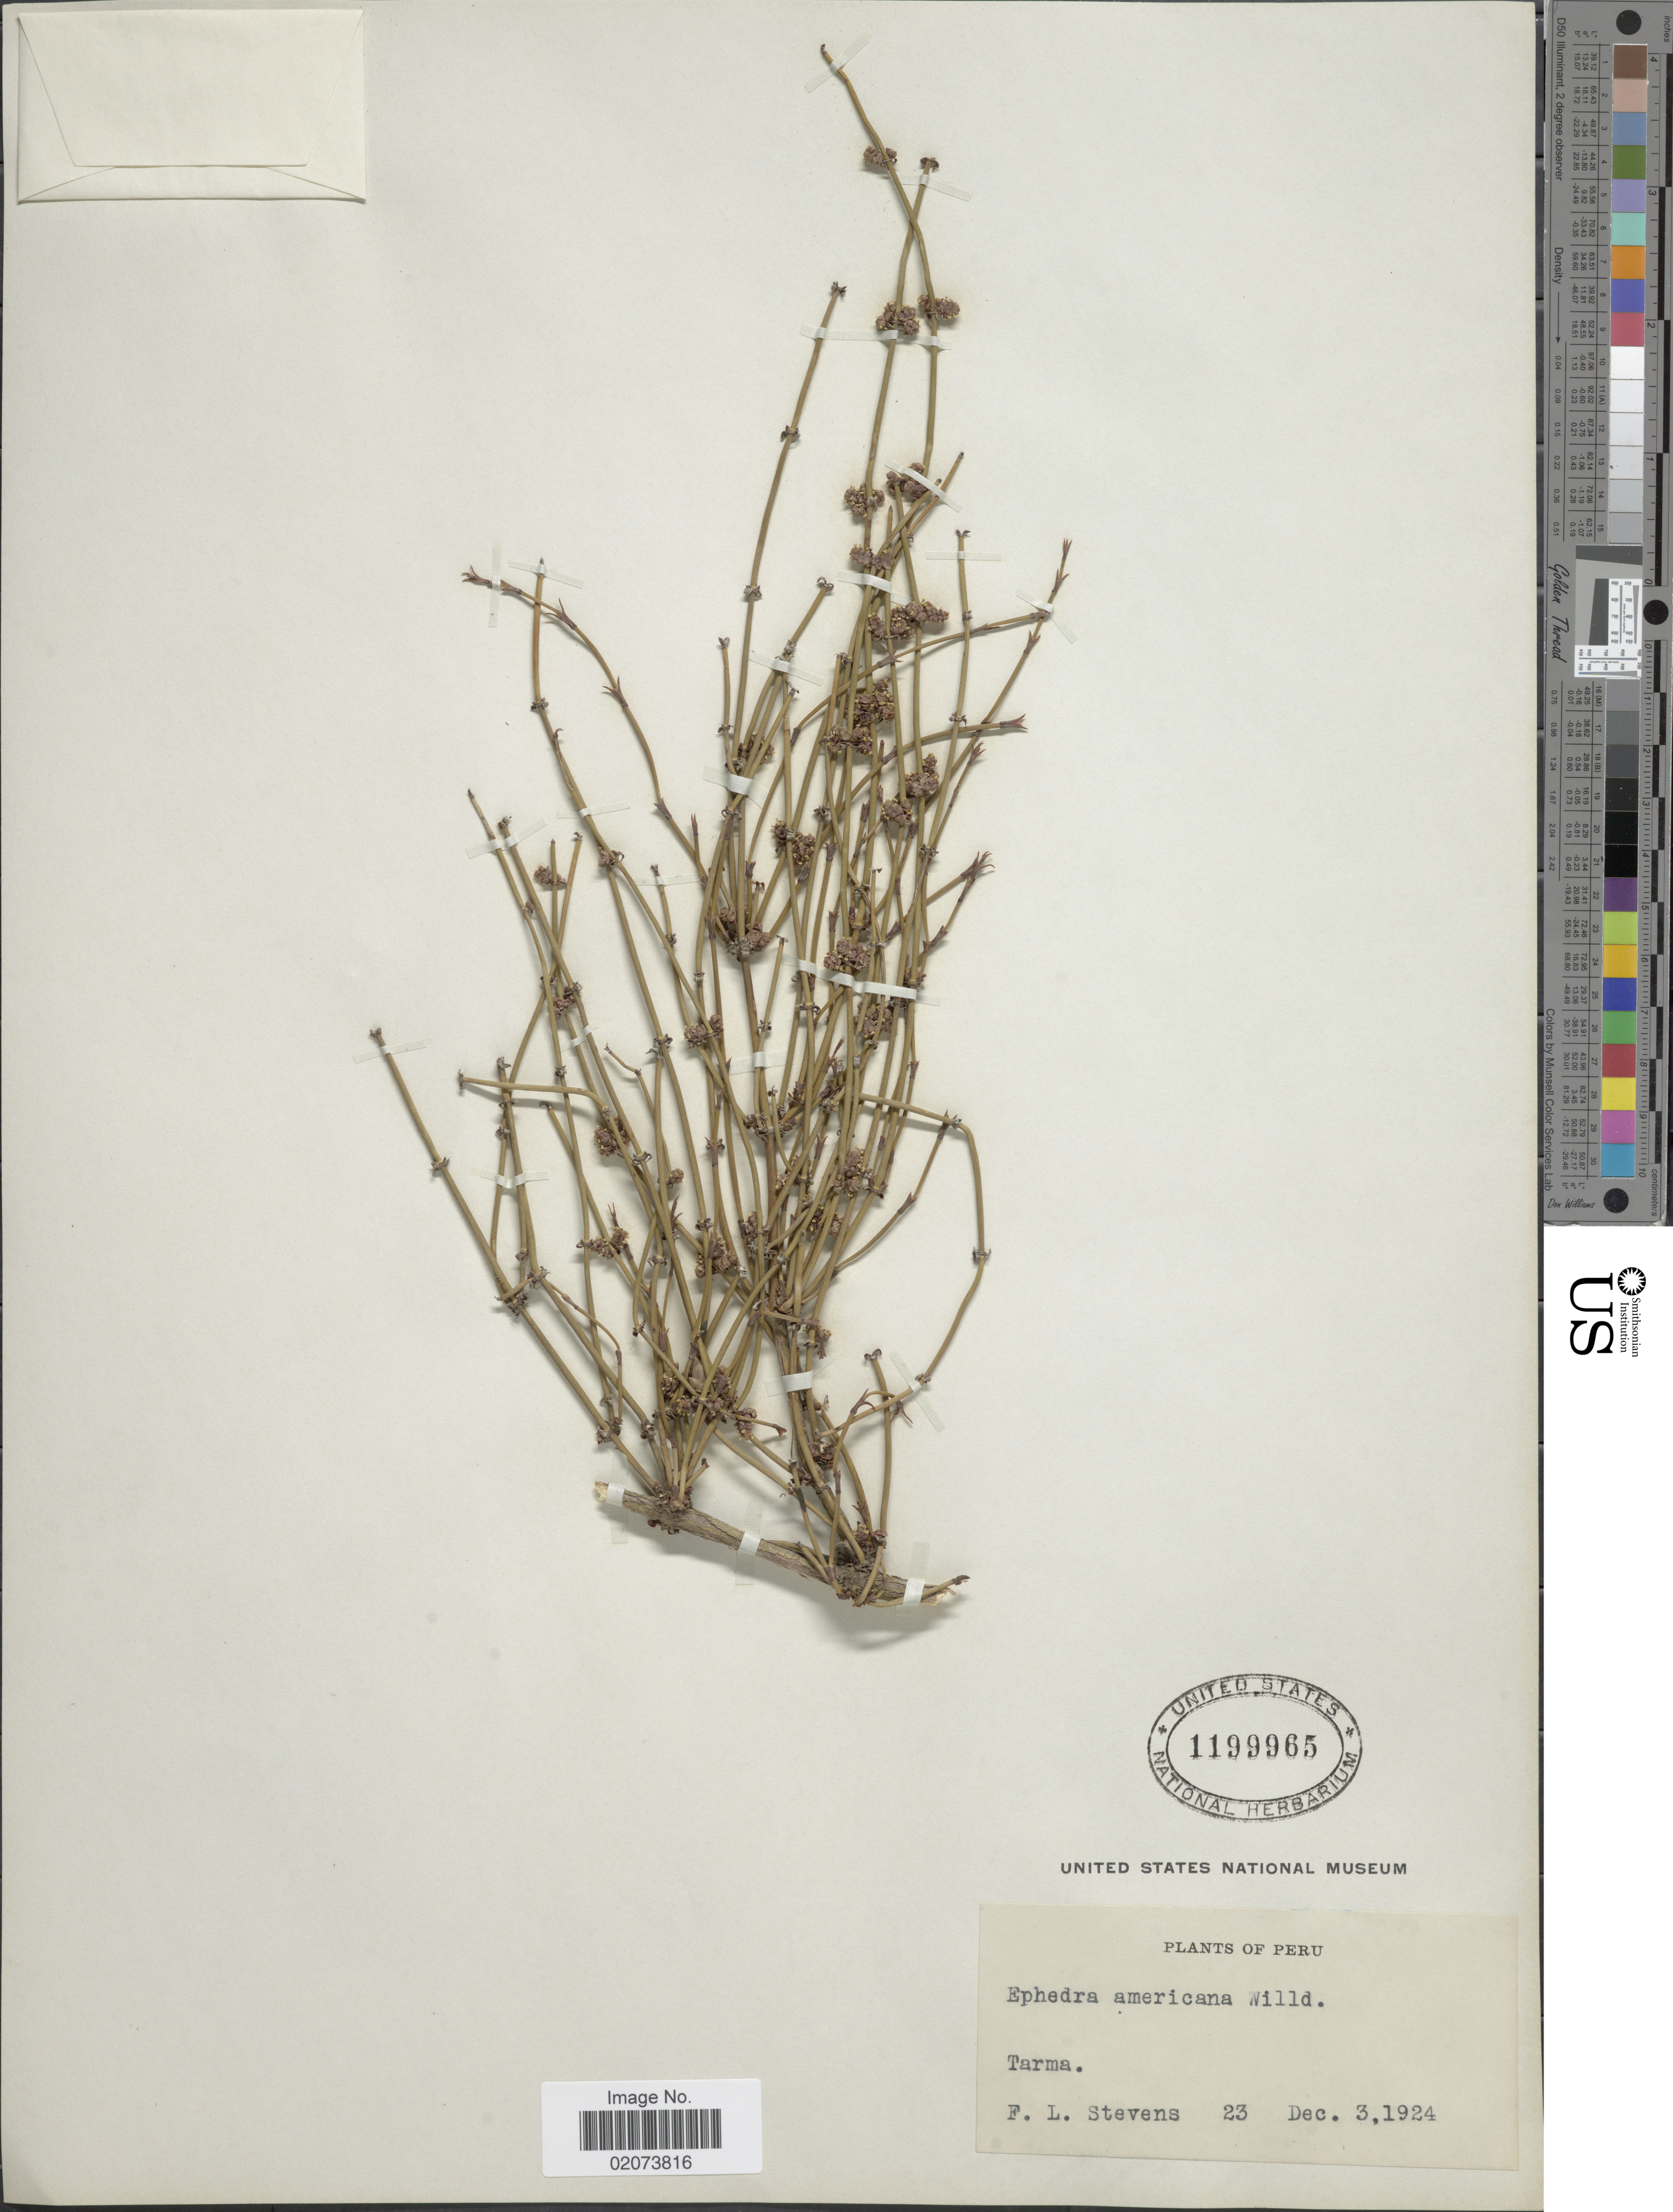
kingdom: Plantae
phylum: Tracheophyta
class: Gnetopsida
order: Ephedrales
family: Ephedraceae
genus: Ephedra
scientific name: Ephedra americana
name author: Humb. & Bonpl. ex Willd.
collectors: F. L. Stevens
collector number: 23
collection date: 1924-12-03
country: Peru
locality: Tarma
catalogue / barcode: US 1199965